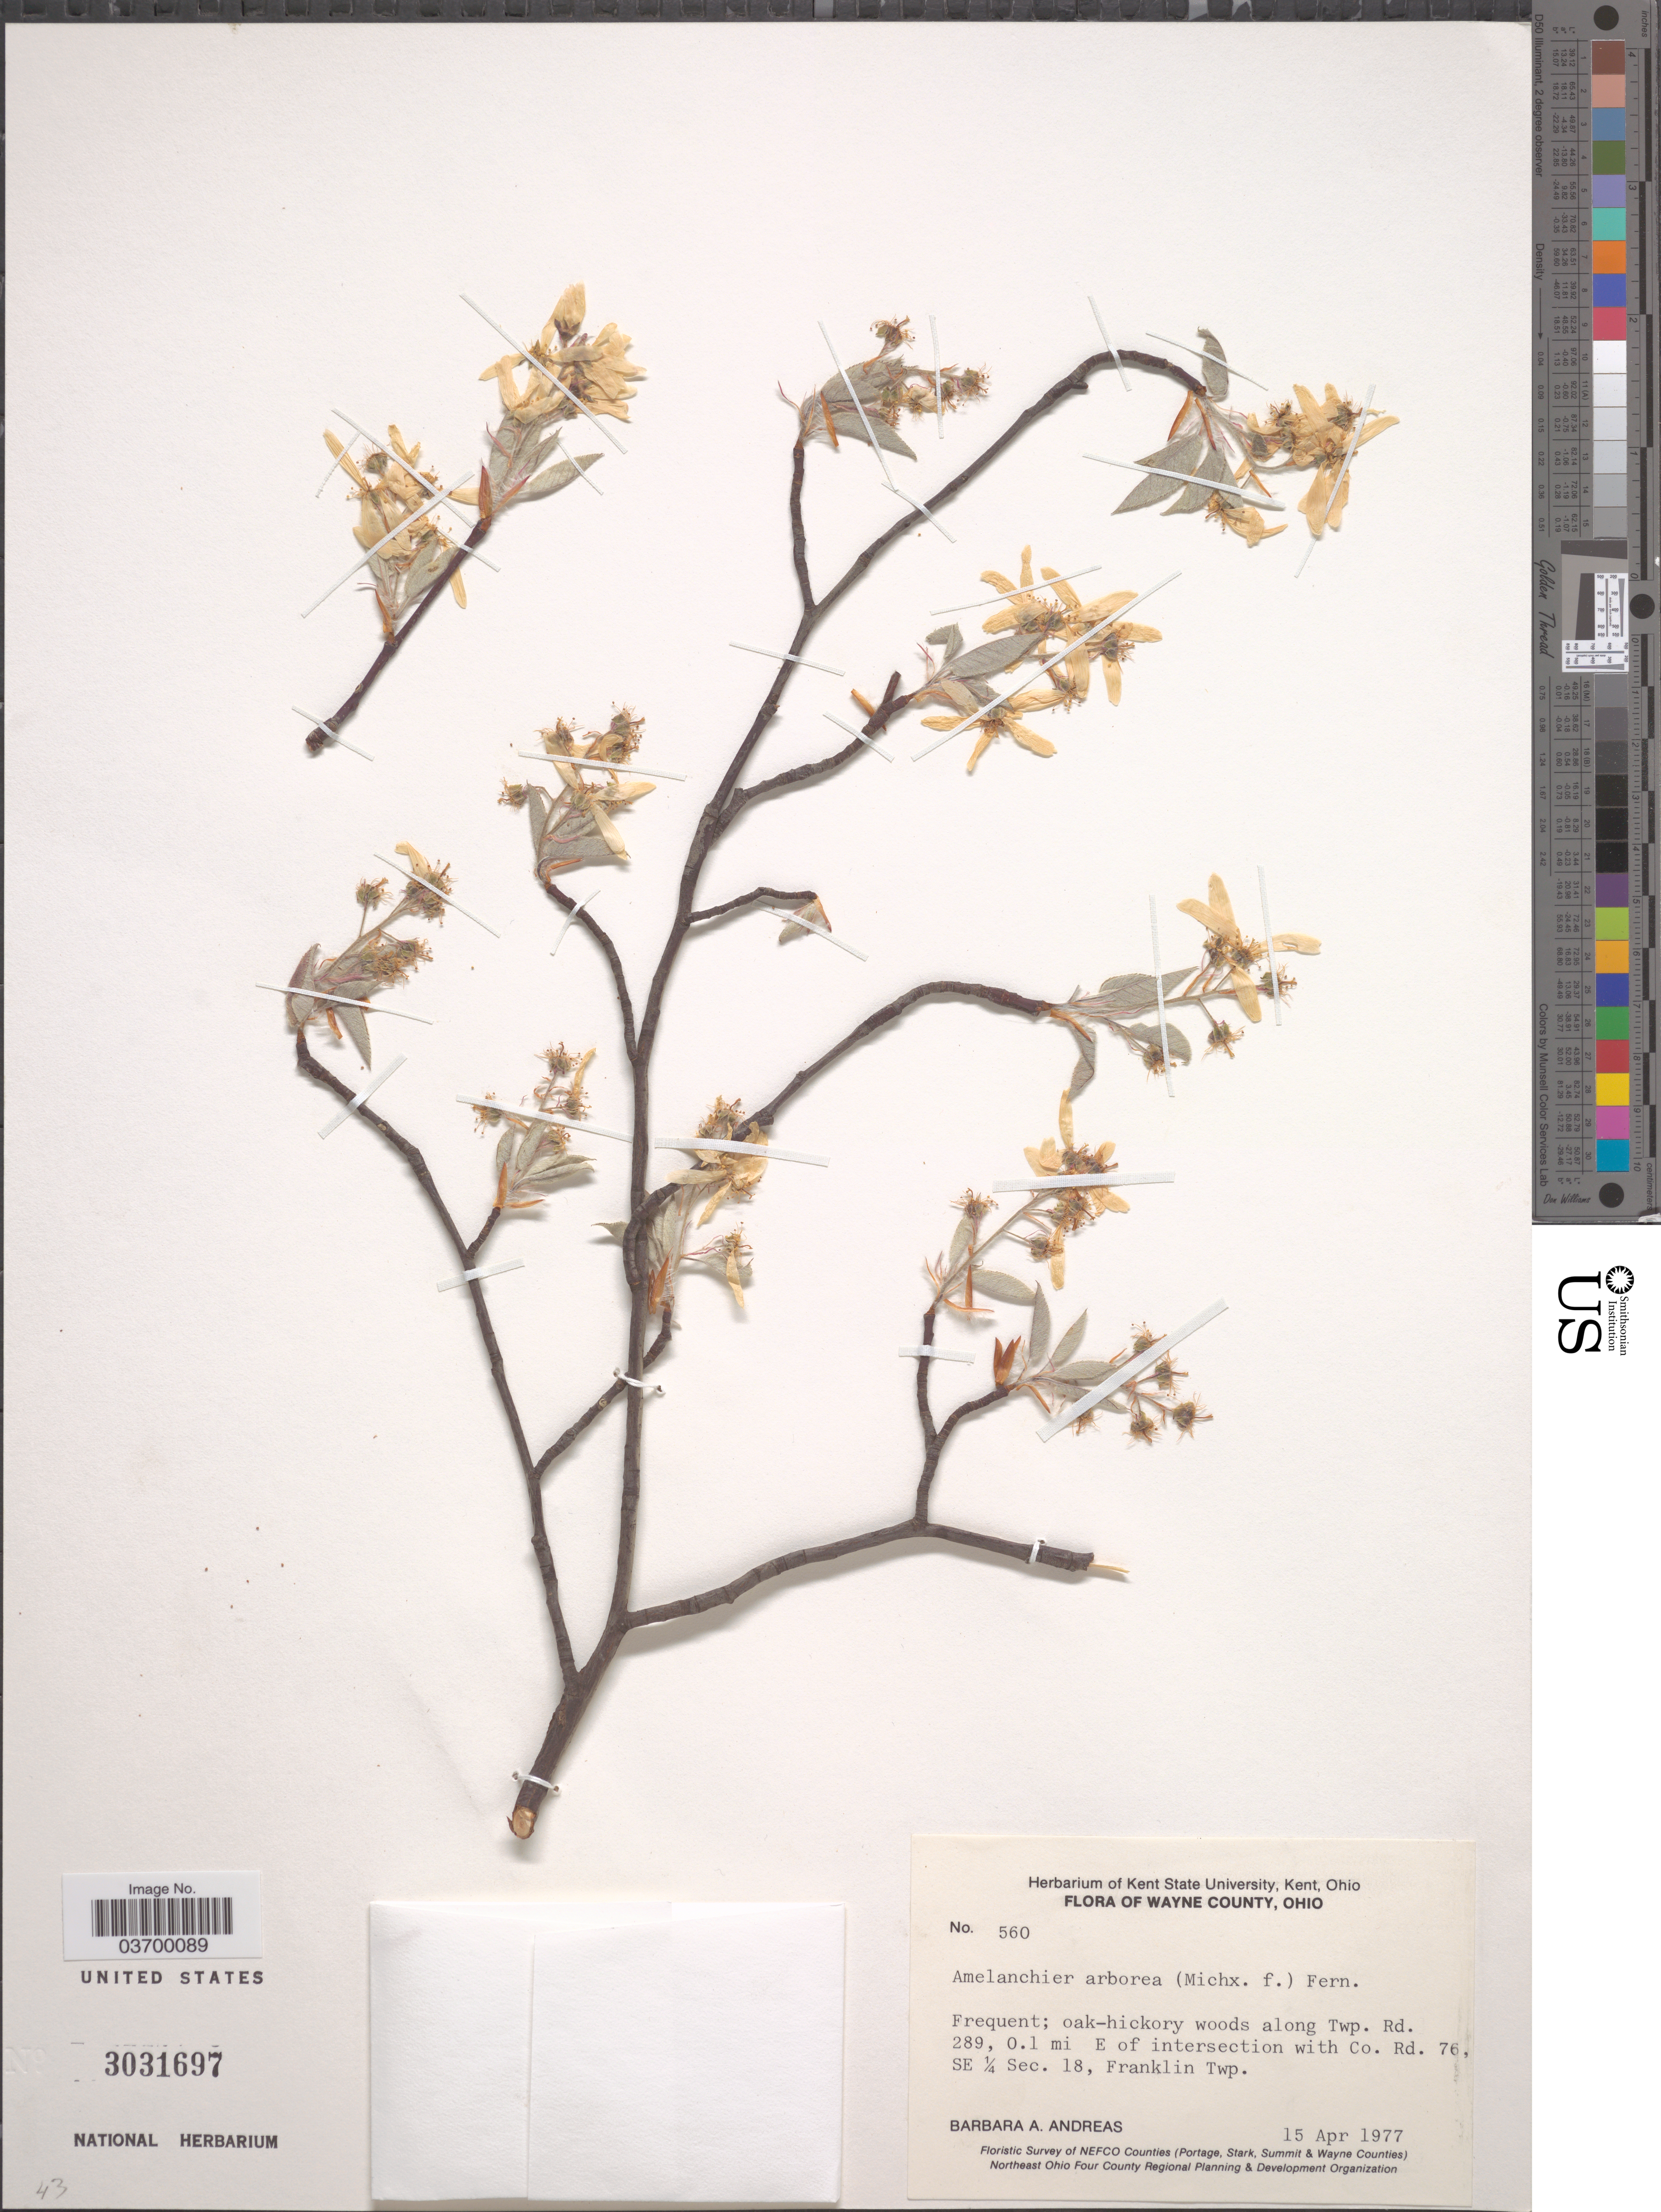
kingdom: Plantae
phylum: Tracheophyta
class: Magnoliopsida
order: Rosales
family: Rosaceae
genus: Amelanchier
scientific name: Amelanchier arborea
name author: (F. Michx.) Fernald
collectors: B. A. Andreas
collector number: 560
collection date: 1977-04-15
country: United States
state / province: Ohio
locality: Wayne County. Along Twp. Rd. 289, 0.1 mi E of intersection with Co. Rd. 76, SE ¼ Sec. 18, Franklin Twp.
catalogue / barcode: US 3031697